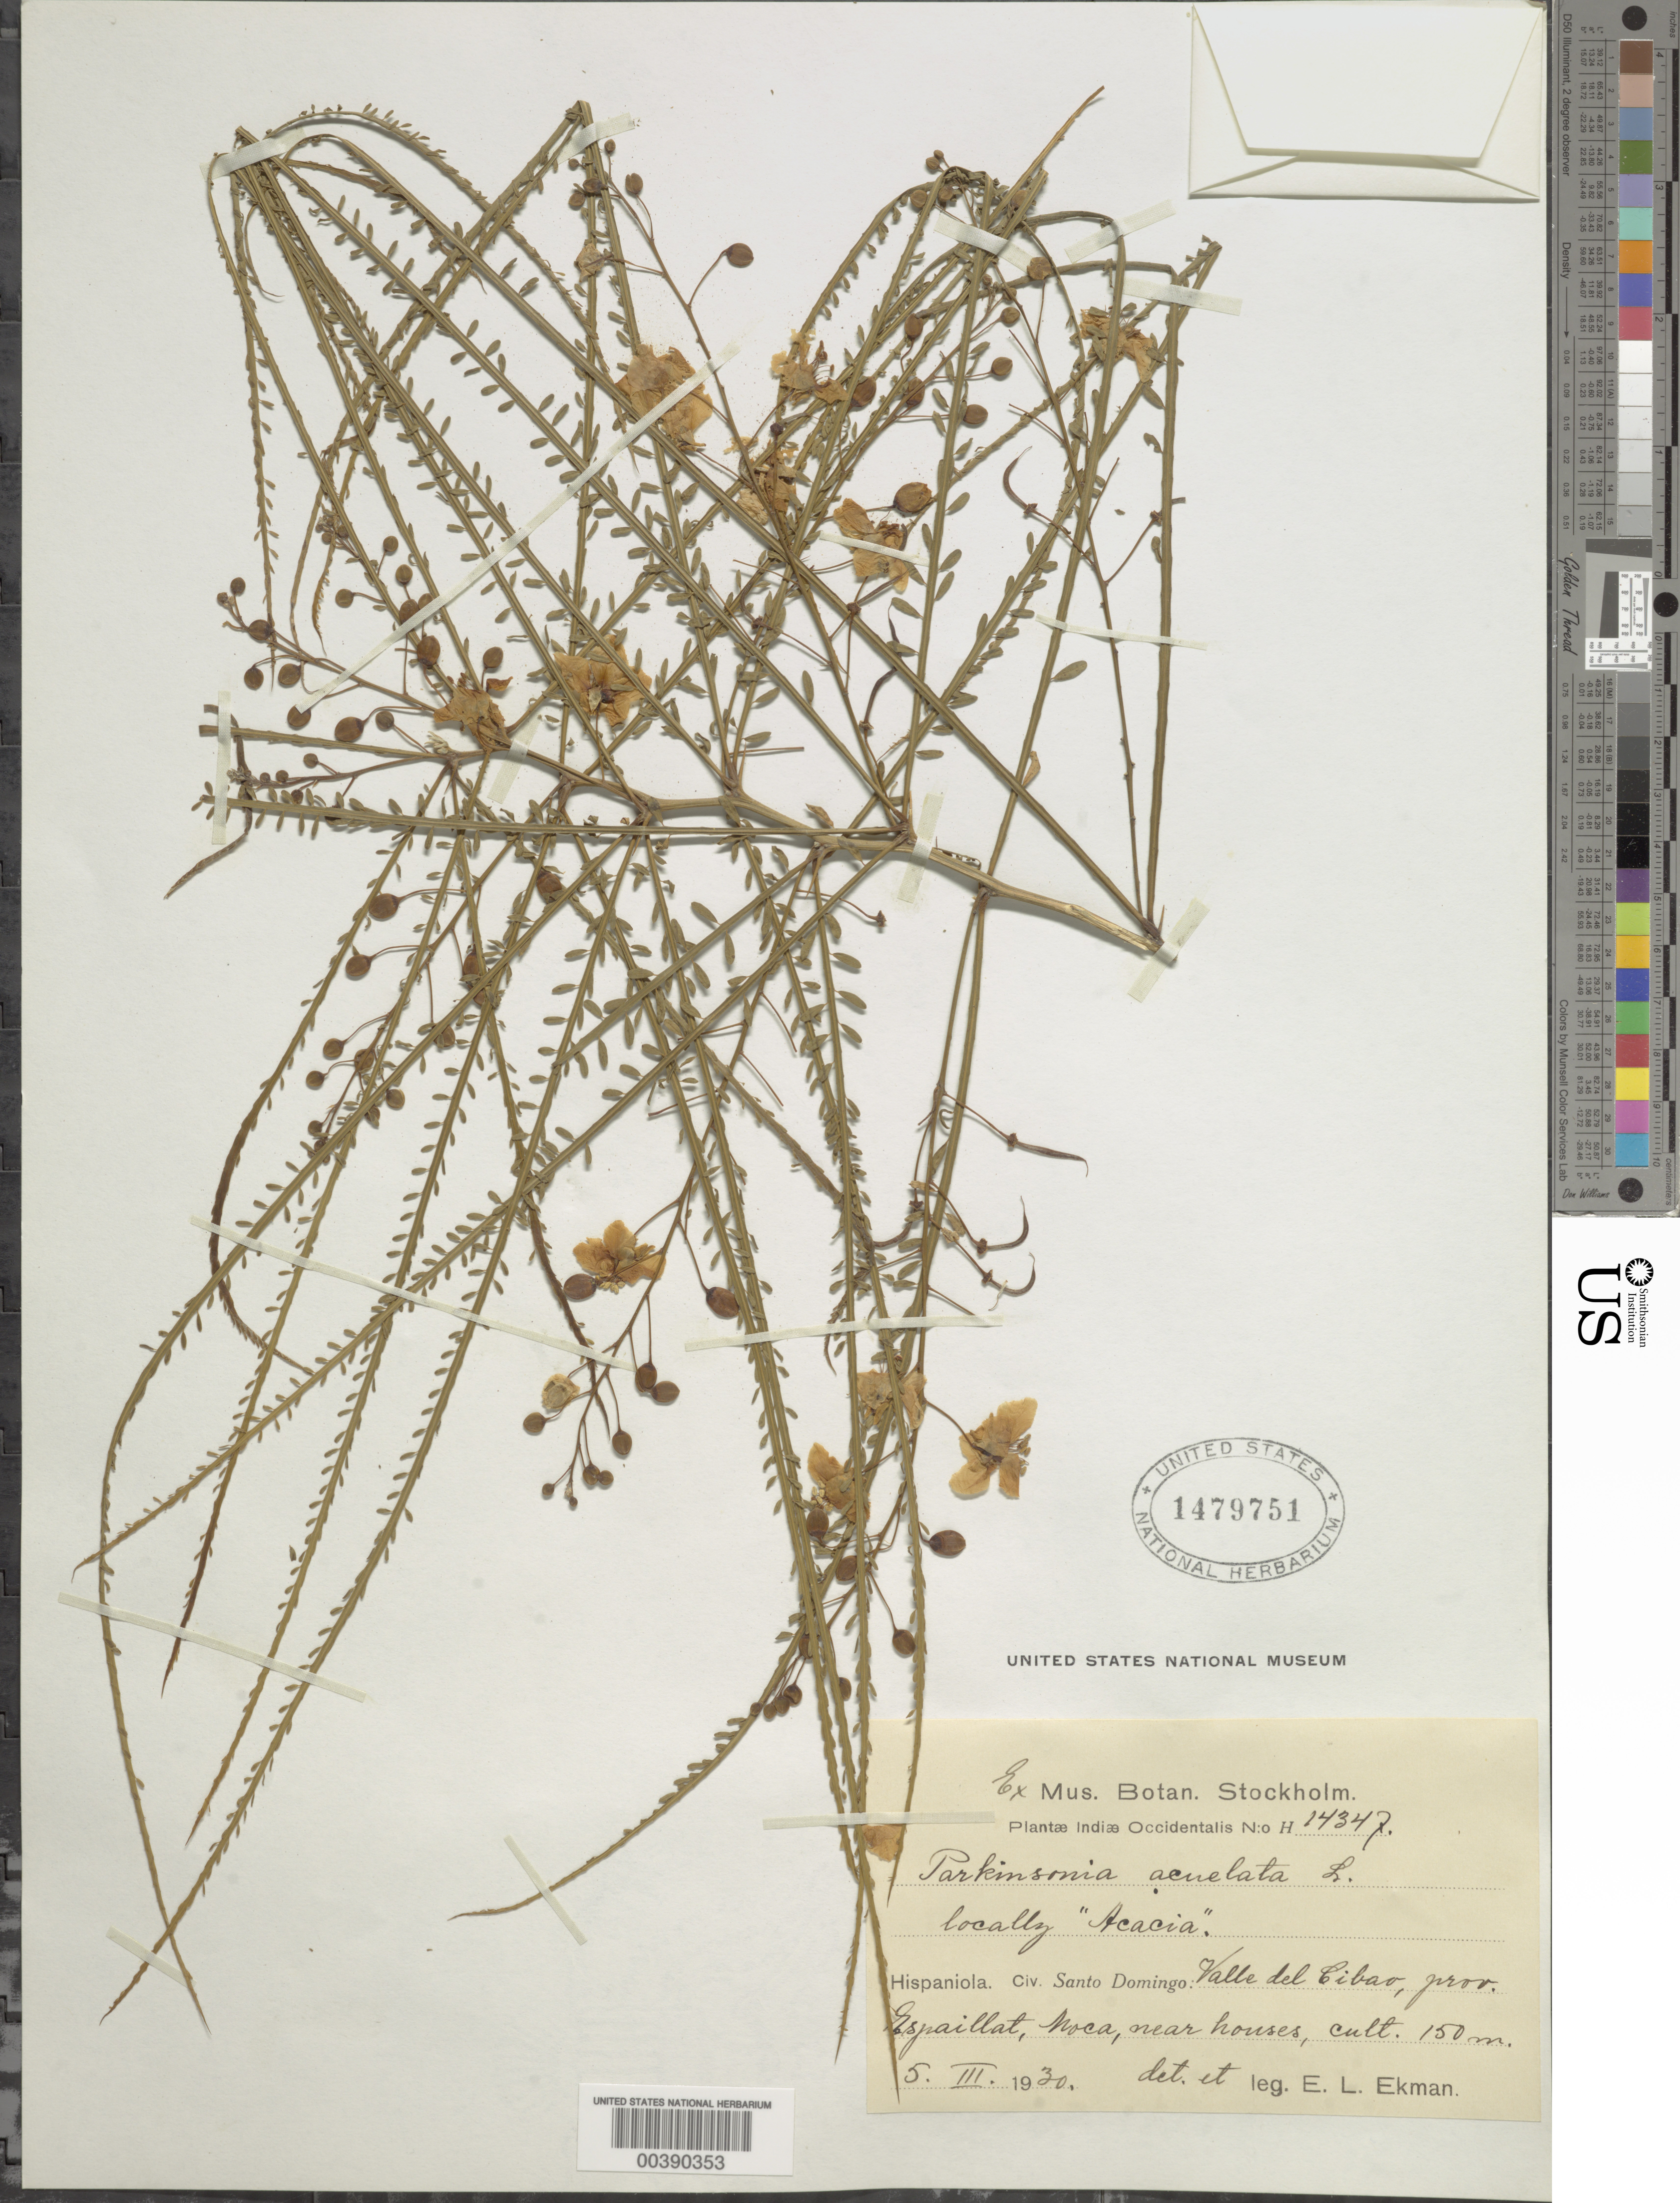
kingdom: Plantae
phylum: Tracheophyta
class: Magnoliopsida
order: Fabales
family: Fabaceae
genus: Parkinsonia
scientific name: Parkinsonia aculeata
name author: L.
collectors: E. L. Ekman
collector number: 14347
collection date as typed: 05 Mar 1930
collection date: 1930-03-05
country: Dominican Republic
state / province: Espaillat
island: Hispaniola Island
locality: Moca, near houses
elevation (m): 150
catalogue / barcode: US 1479751